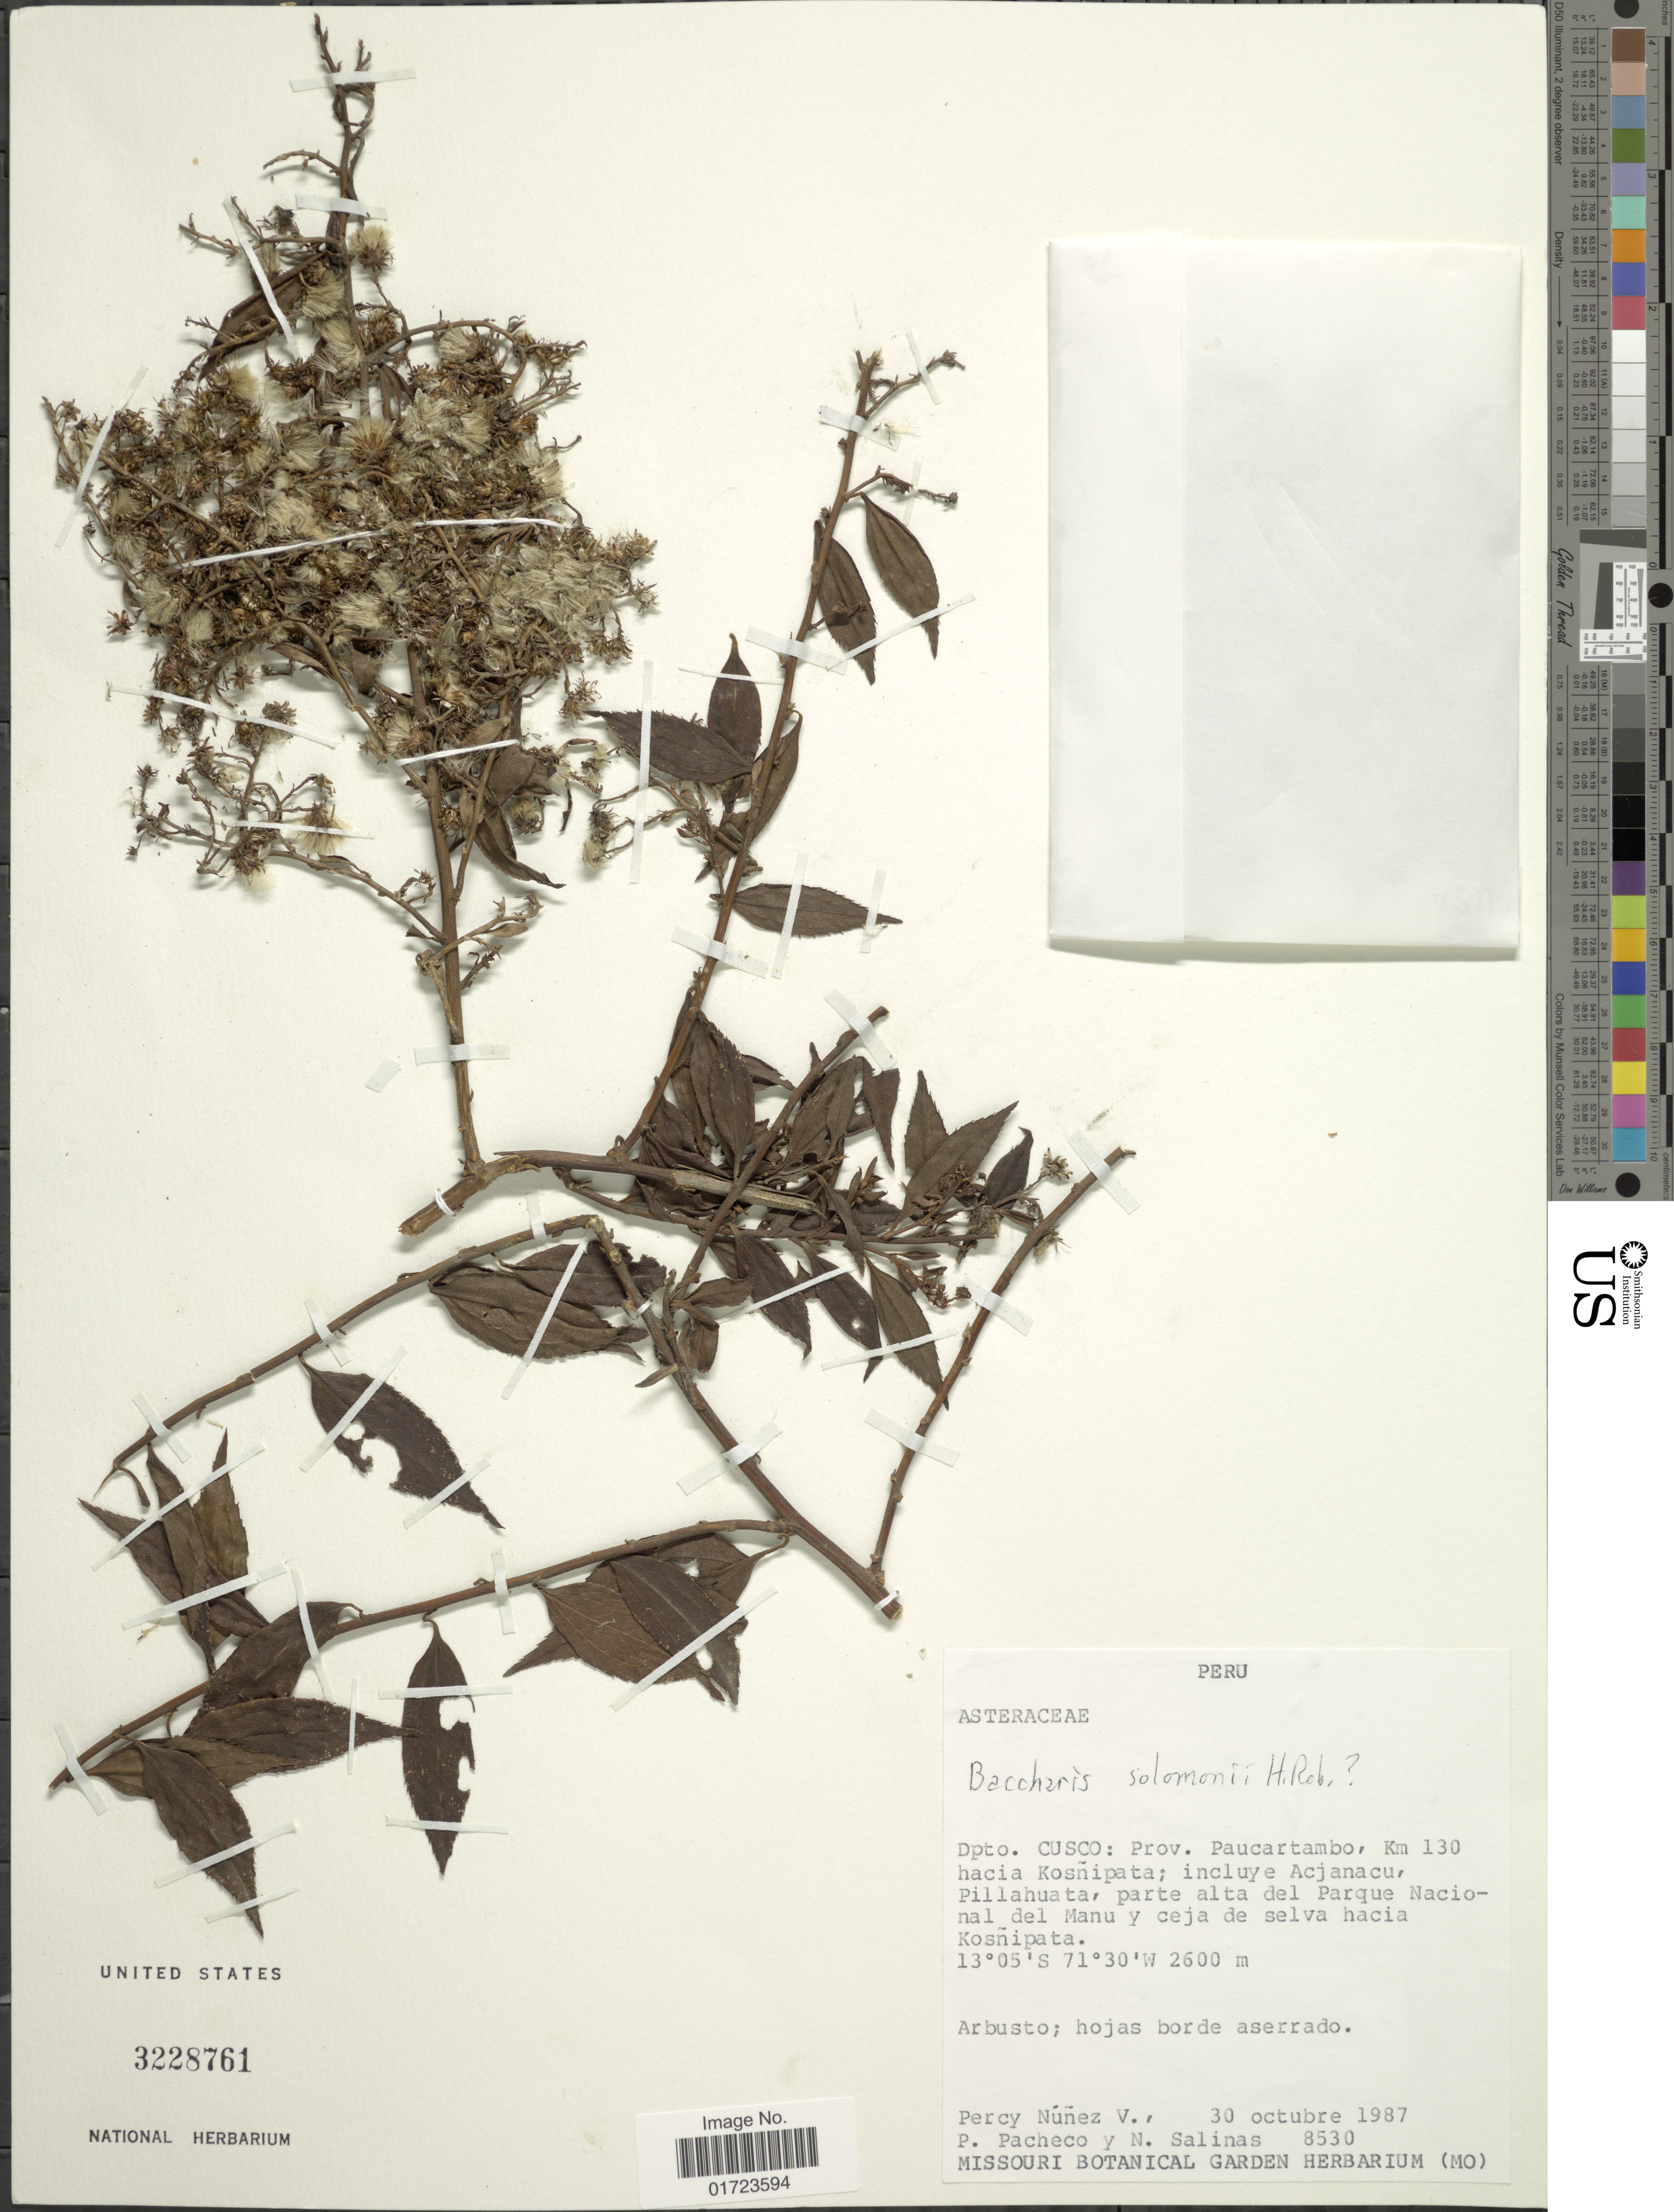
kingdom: Plantae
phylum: Tracheophyta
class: Magnoliopsida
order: Asterales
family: Asteraceae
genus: Baccharis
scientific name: Baccharis solomonii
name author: H. Rob.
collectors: P. Nuñez V., P. Pacheco & N. Salinas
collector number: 8530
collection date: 1987-10-30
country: Peru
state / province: Cusco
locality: Dpto. Cusco: Prov. Paucartambo, Km 130 hacia Kosnipata; incluye Acjanacu, Pillahuata, parte alta del Parque Nacional del Manu y ceja de selva hacia Kosnipata.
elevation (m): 2600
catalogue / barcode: US 3228761